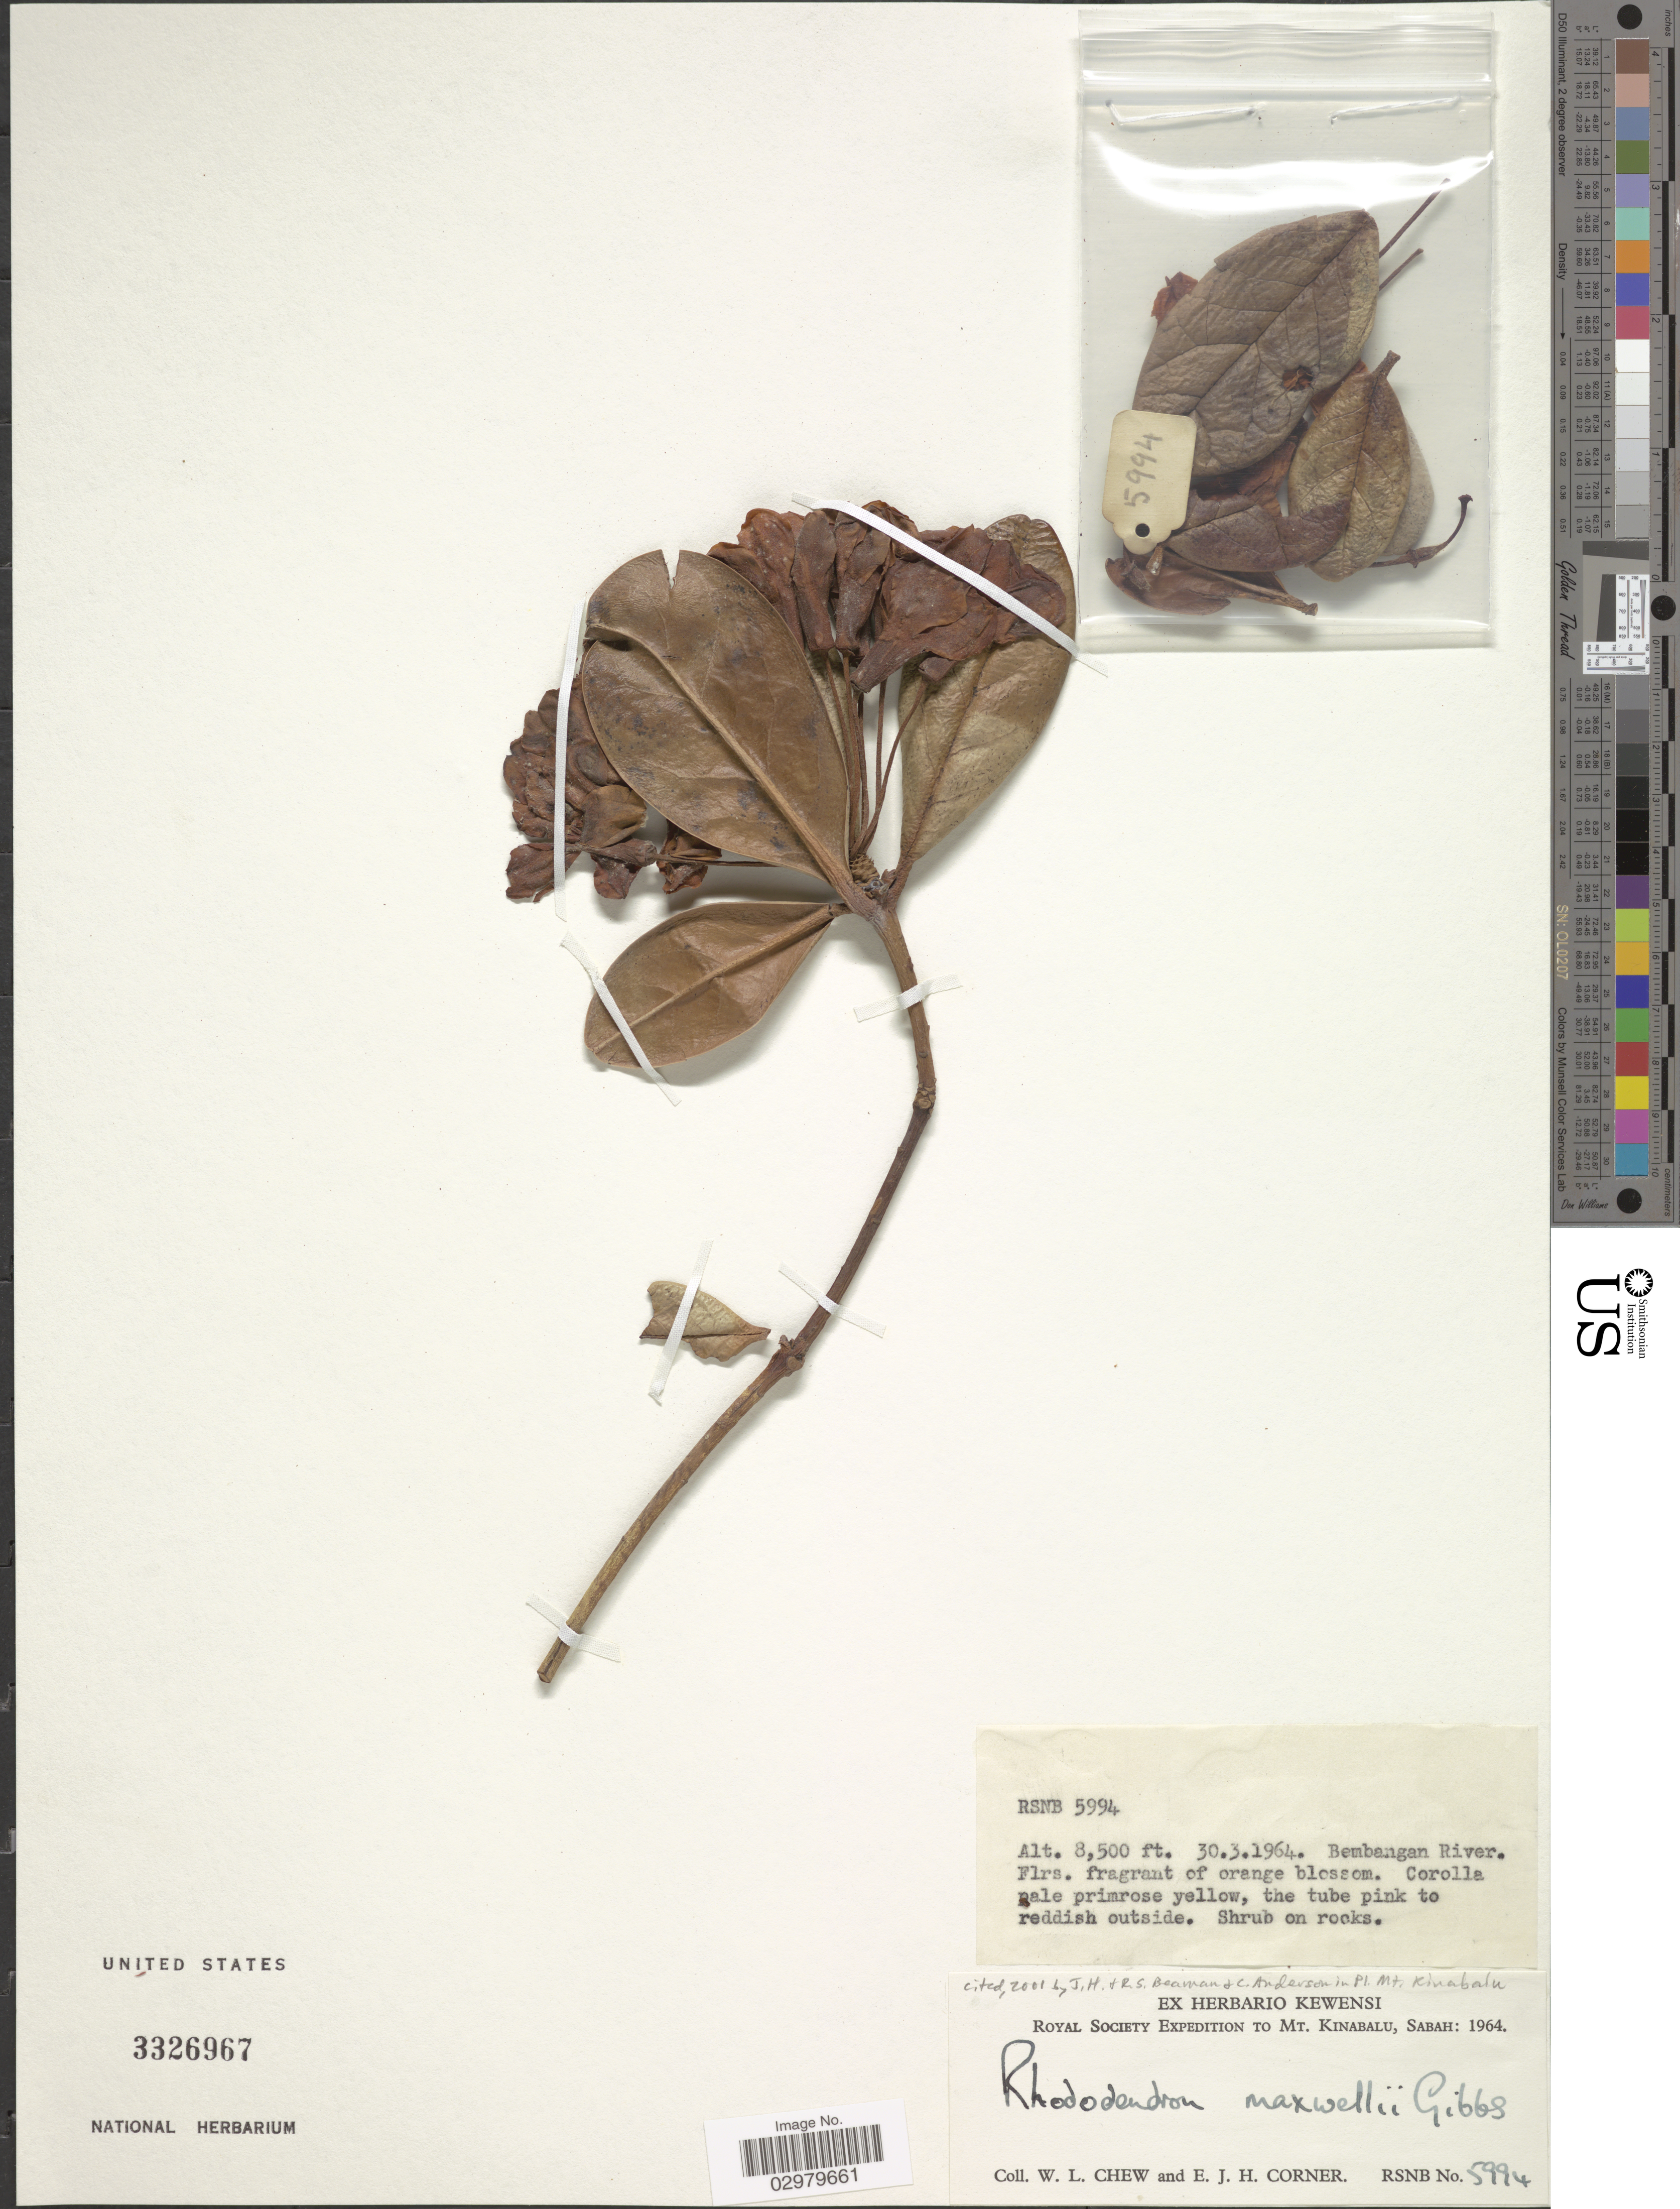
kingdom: Plantae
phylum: Tracheophyta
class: Magnoliopsida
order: Ericales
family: Ericaceae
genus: Rhododendron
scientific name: Rhododendron maxwellii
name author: Gibbs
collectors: W. Chew & E. Corner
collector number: RSNB 5994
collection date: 1964-03-30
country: Malaysia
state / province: Sabah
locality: Bembangan River. Mt. Kinabalu.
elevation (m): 2591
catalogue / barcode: US 3326967